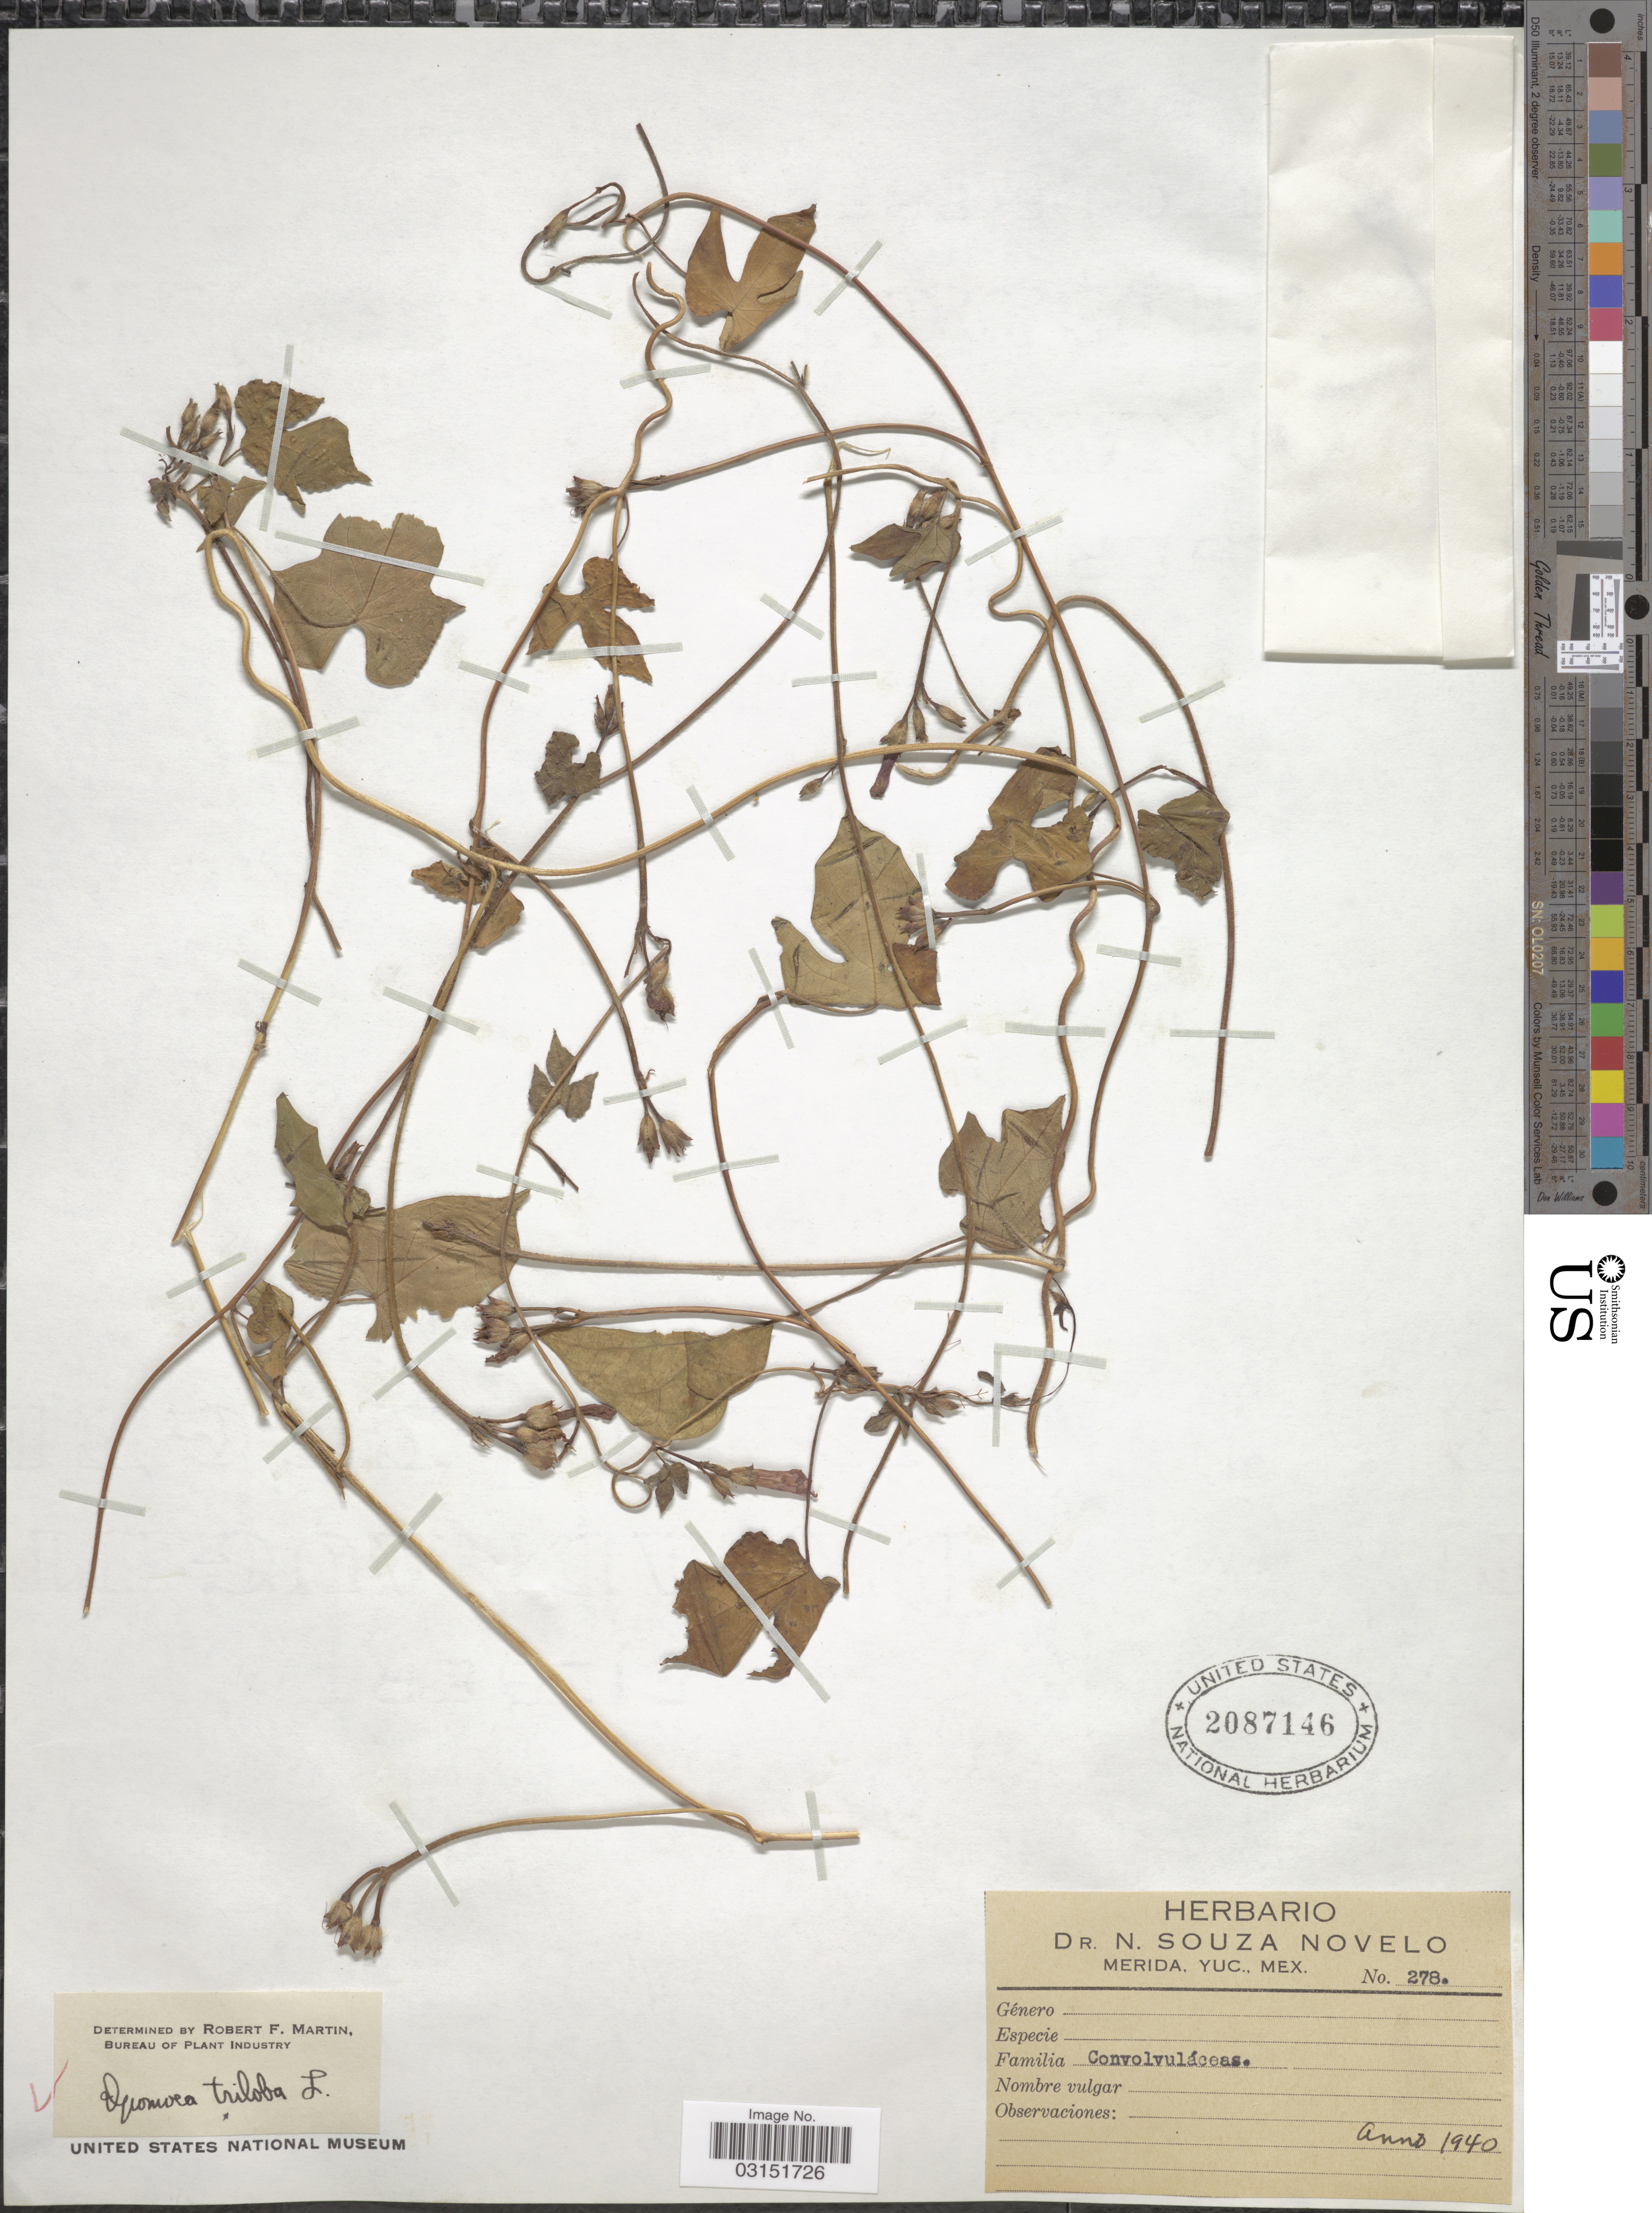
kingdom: Plantae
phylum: Tracheophyta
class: Magnoliopsida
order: Solanales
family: Convolvulaceae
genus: Ipomoea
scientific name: Ipomoea triloba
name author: L.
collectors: ex herb. Souza Novelo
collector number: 278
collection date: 1940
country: Mexico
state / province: Yucatán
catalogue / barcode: US 2087146